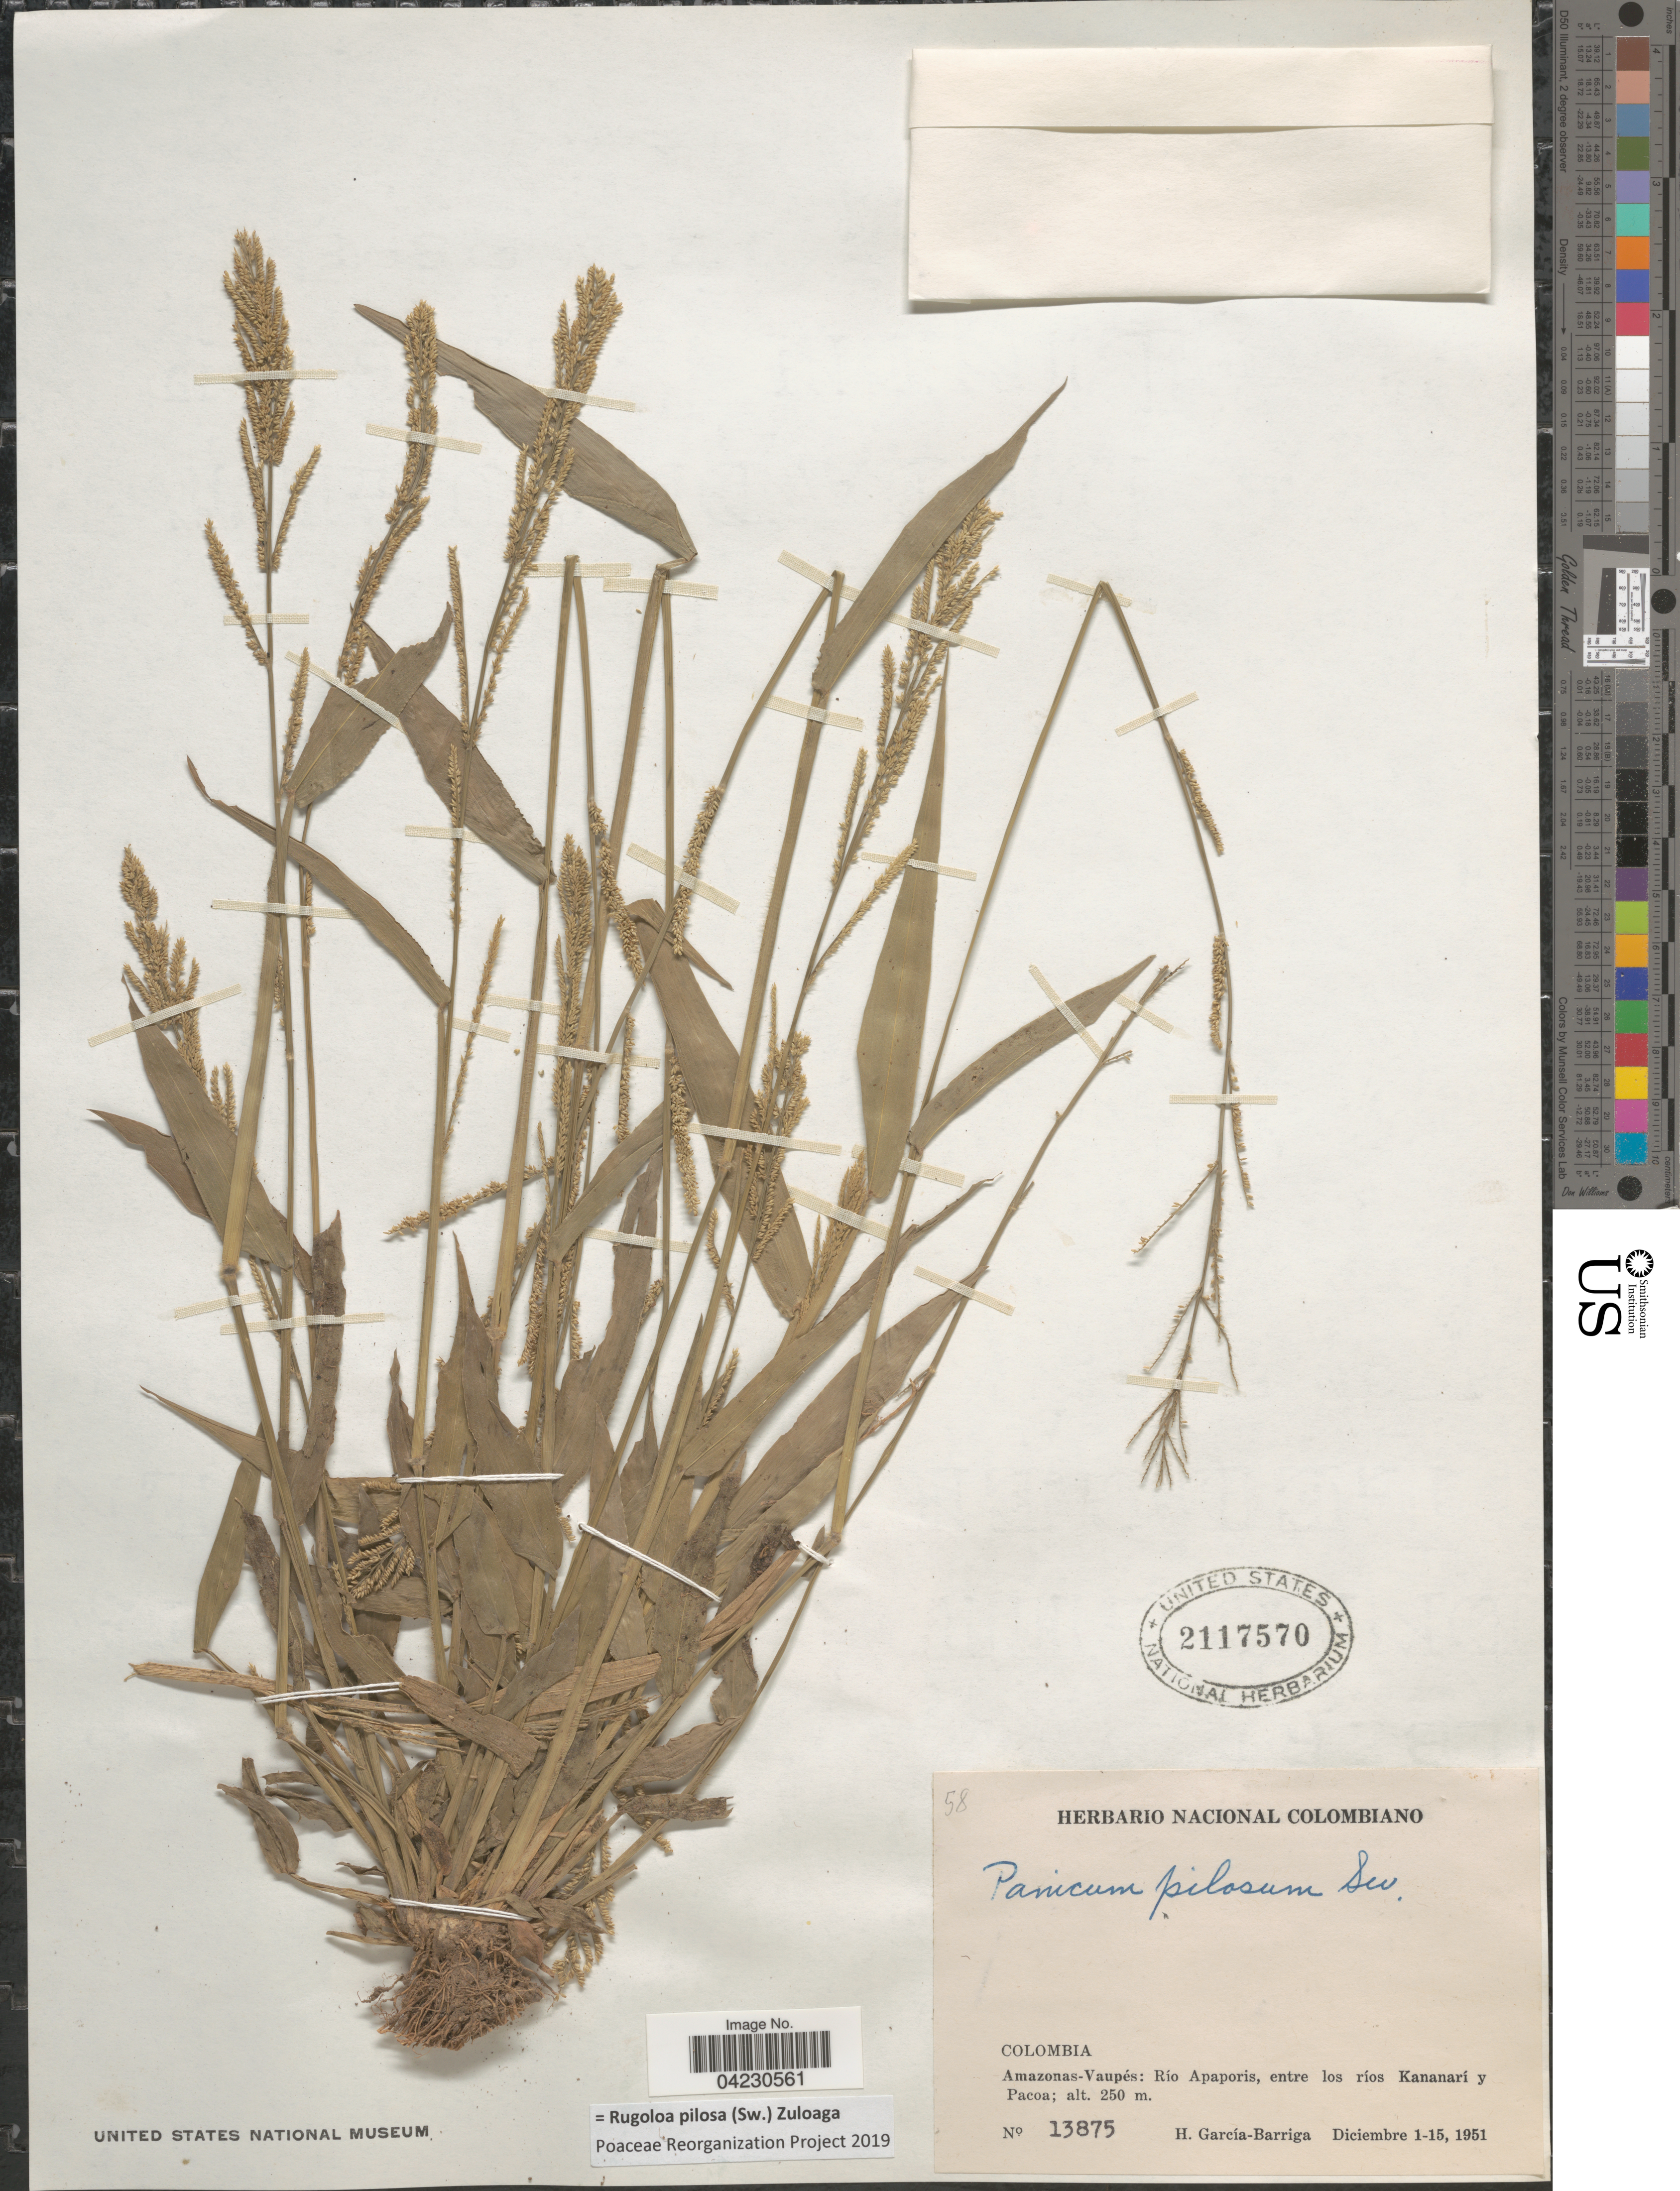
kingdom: Plantae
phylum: Tracheophyta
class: Liliopsida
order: Poales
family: Poaceae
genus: Rugoloa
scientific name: Rugoloa pilosa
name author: (Sw.) Zuloaga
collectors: H. García Barriga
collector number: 13875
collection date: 1951-12-01/1951-12-15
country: Colombia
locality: Amazonas-Vaupés: Río Apaporis, entre los ríos Kananarí y Pacoa.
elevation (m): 250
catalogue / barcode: US 2117570